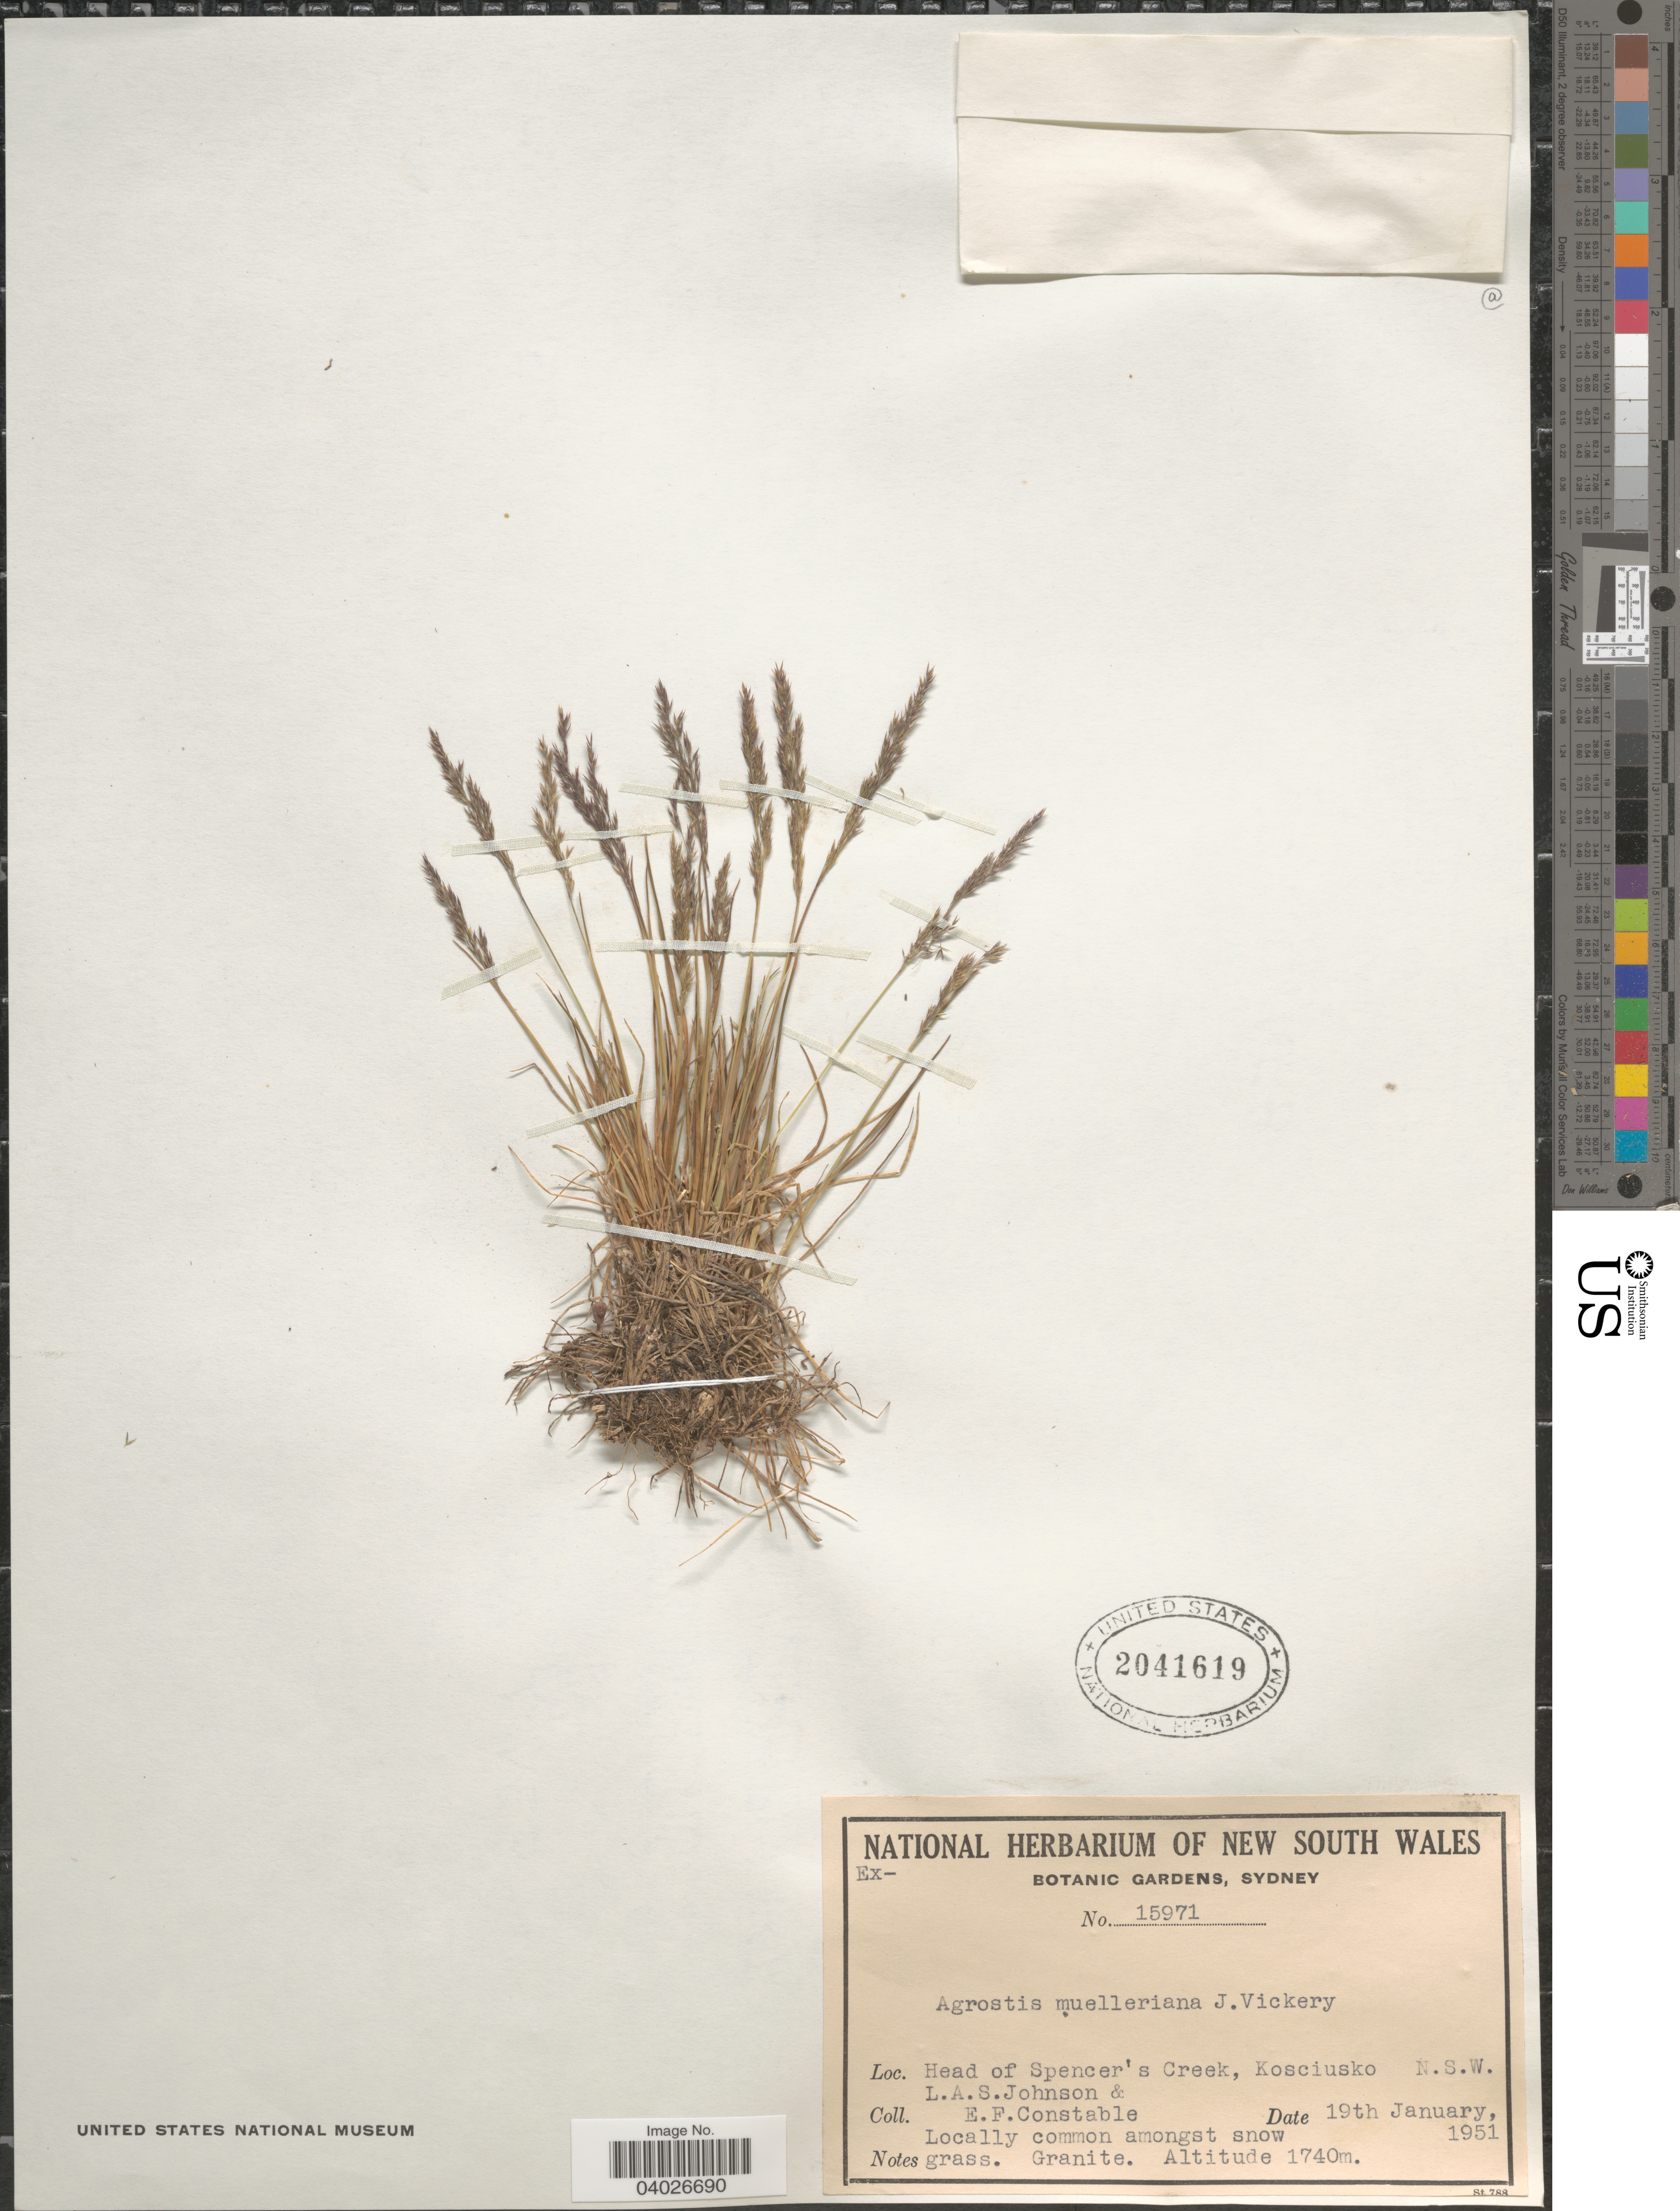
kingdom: Plantae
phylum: Tracheophyta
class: Liliopsida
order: Poales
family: Poaceae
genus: Agrostis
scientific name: Agrostis muelleriana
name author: Vickery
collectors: L. A. S. Johnson & E. F. Constable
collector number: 15971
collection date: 1951-01-19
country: Australia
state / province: New South Wales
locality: Head of Spencer's Creek, Kosciusko.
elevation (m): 1740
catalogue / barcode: US 2041619